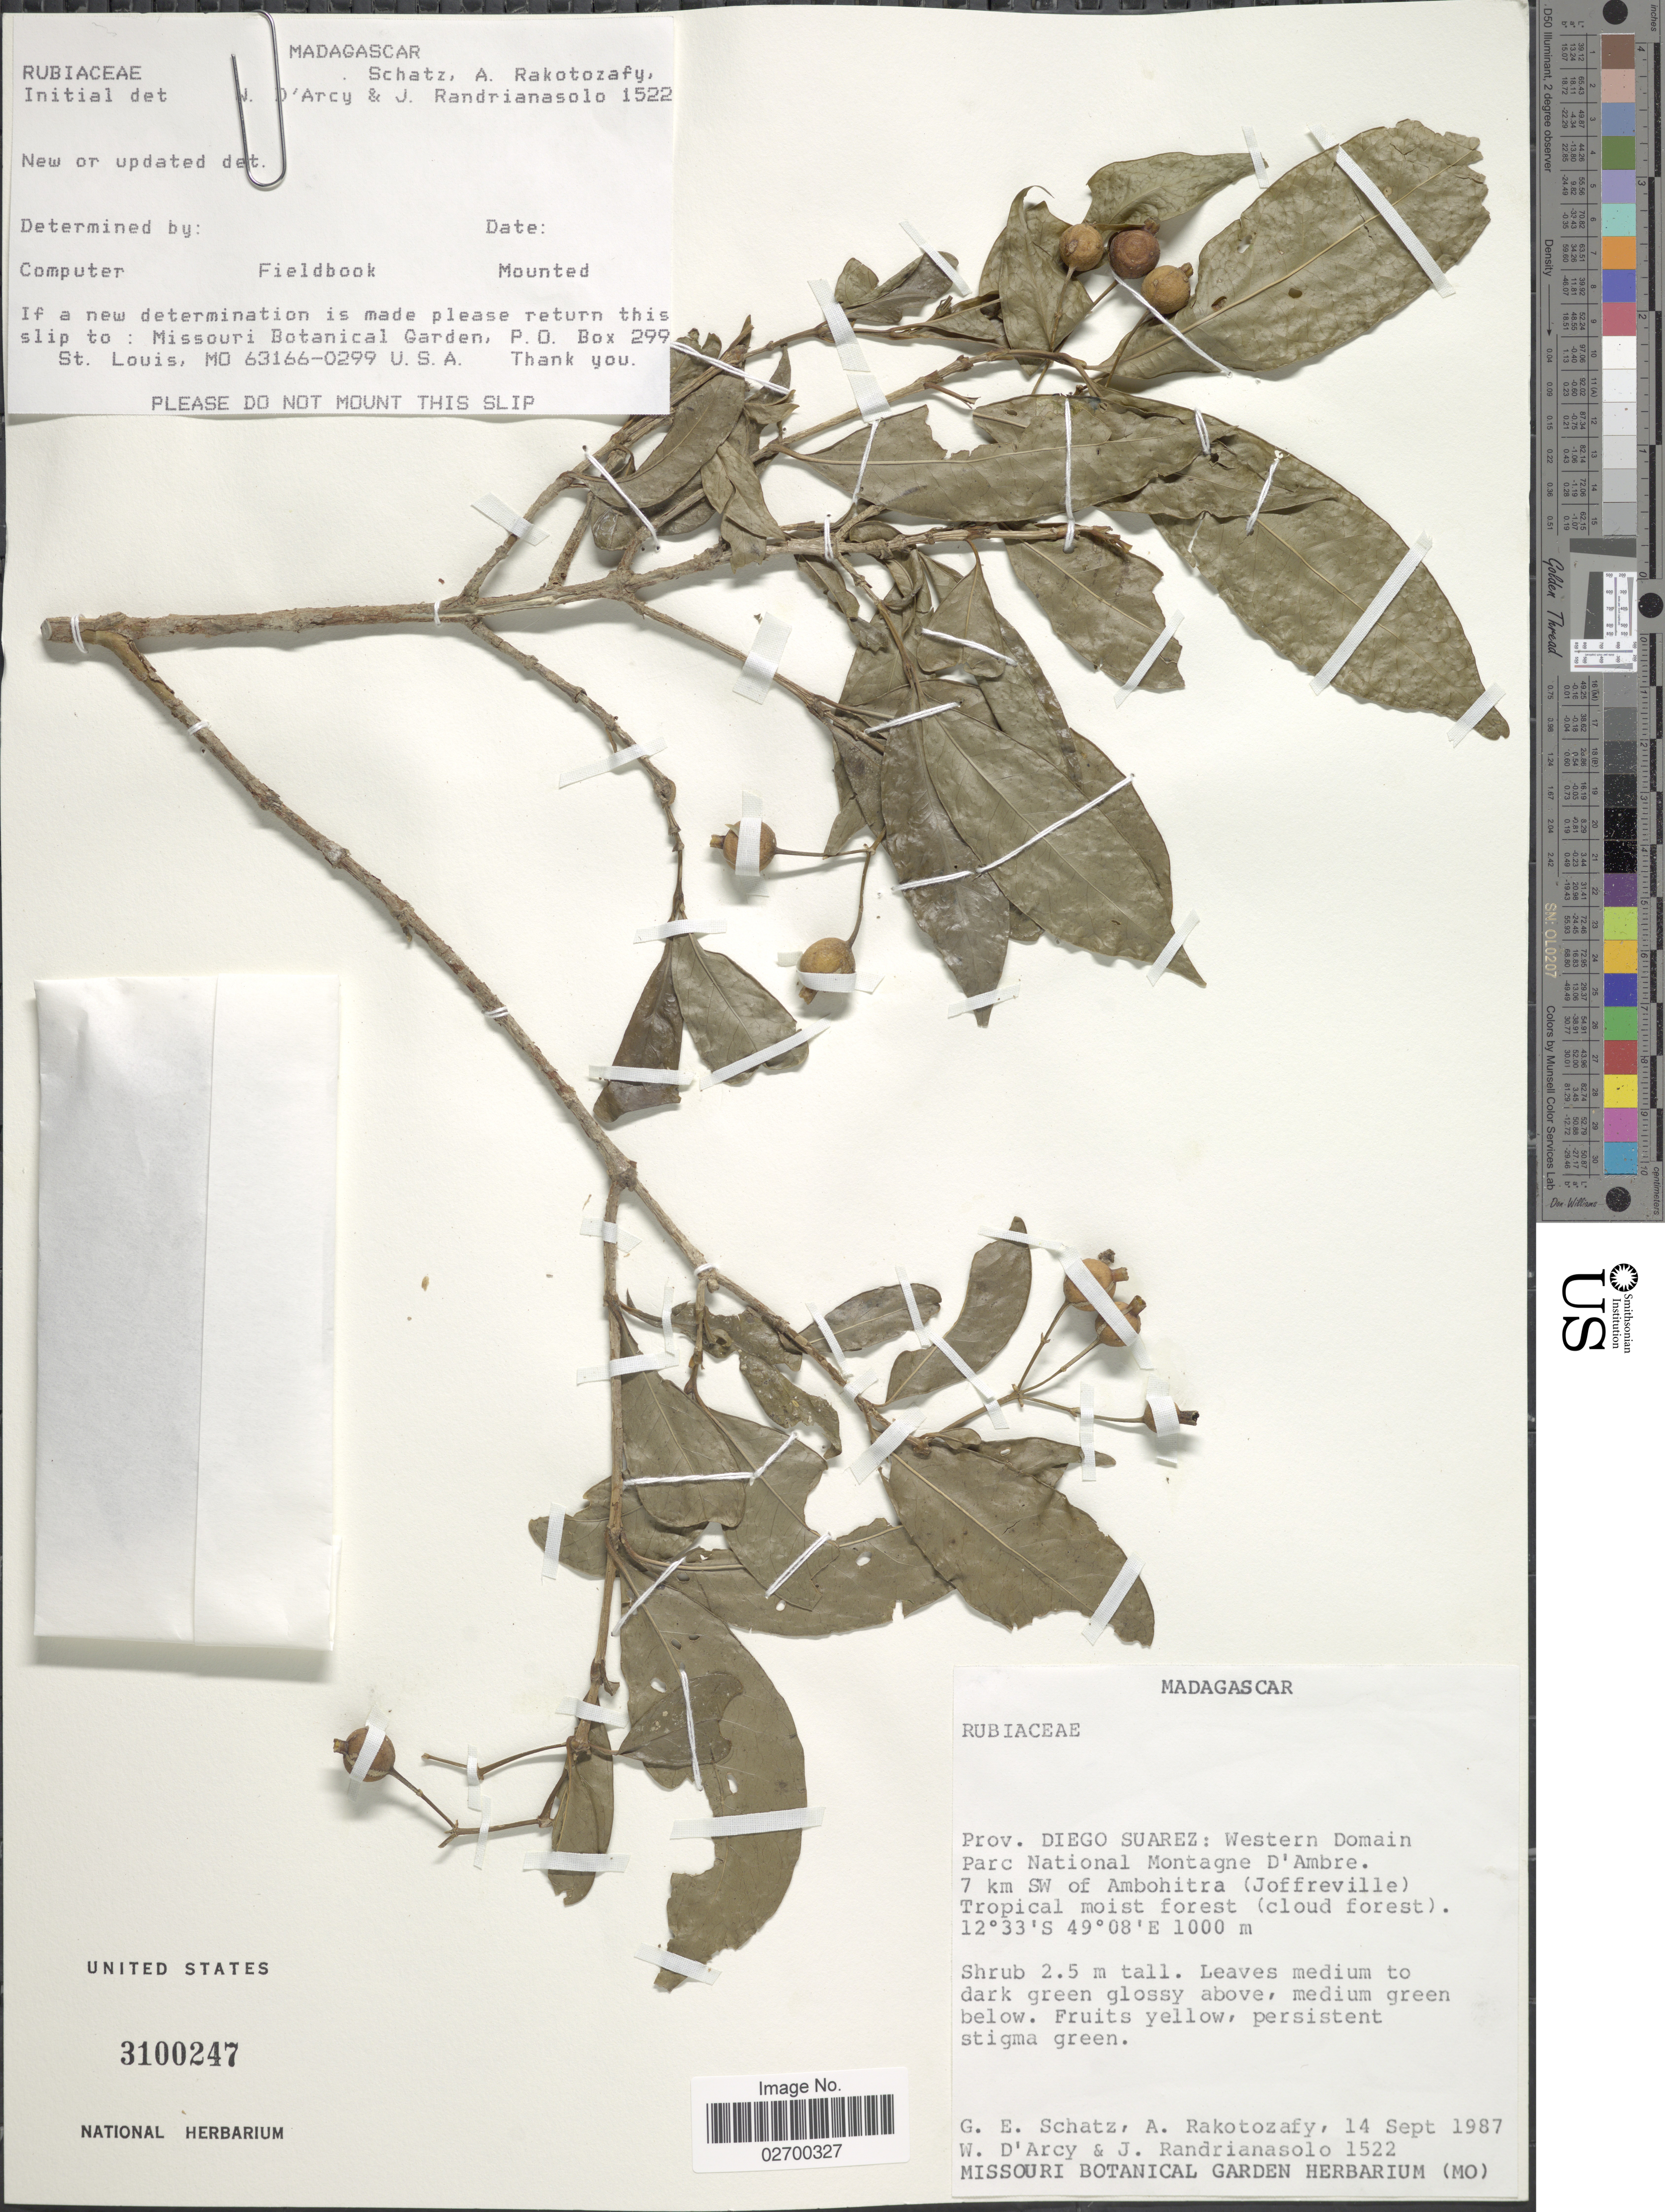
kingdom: Plantae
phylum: Tracheophyta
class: Magnoliopsida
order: Gentianales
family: Rubiaceae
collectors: G. Schatz, A. Rakotozafy, W. G. D'Arcy & J. Randrianasolo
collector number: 1522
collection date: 1987-09-14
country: Madagascar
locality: Prov. Diego: Suarez: Western Domain. Parc National Montagne D'Ambre. 7 km SW of Ambohitra (Joffreville)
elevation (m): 1000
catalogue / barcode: US 3100247